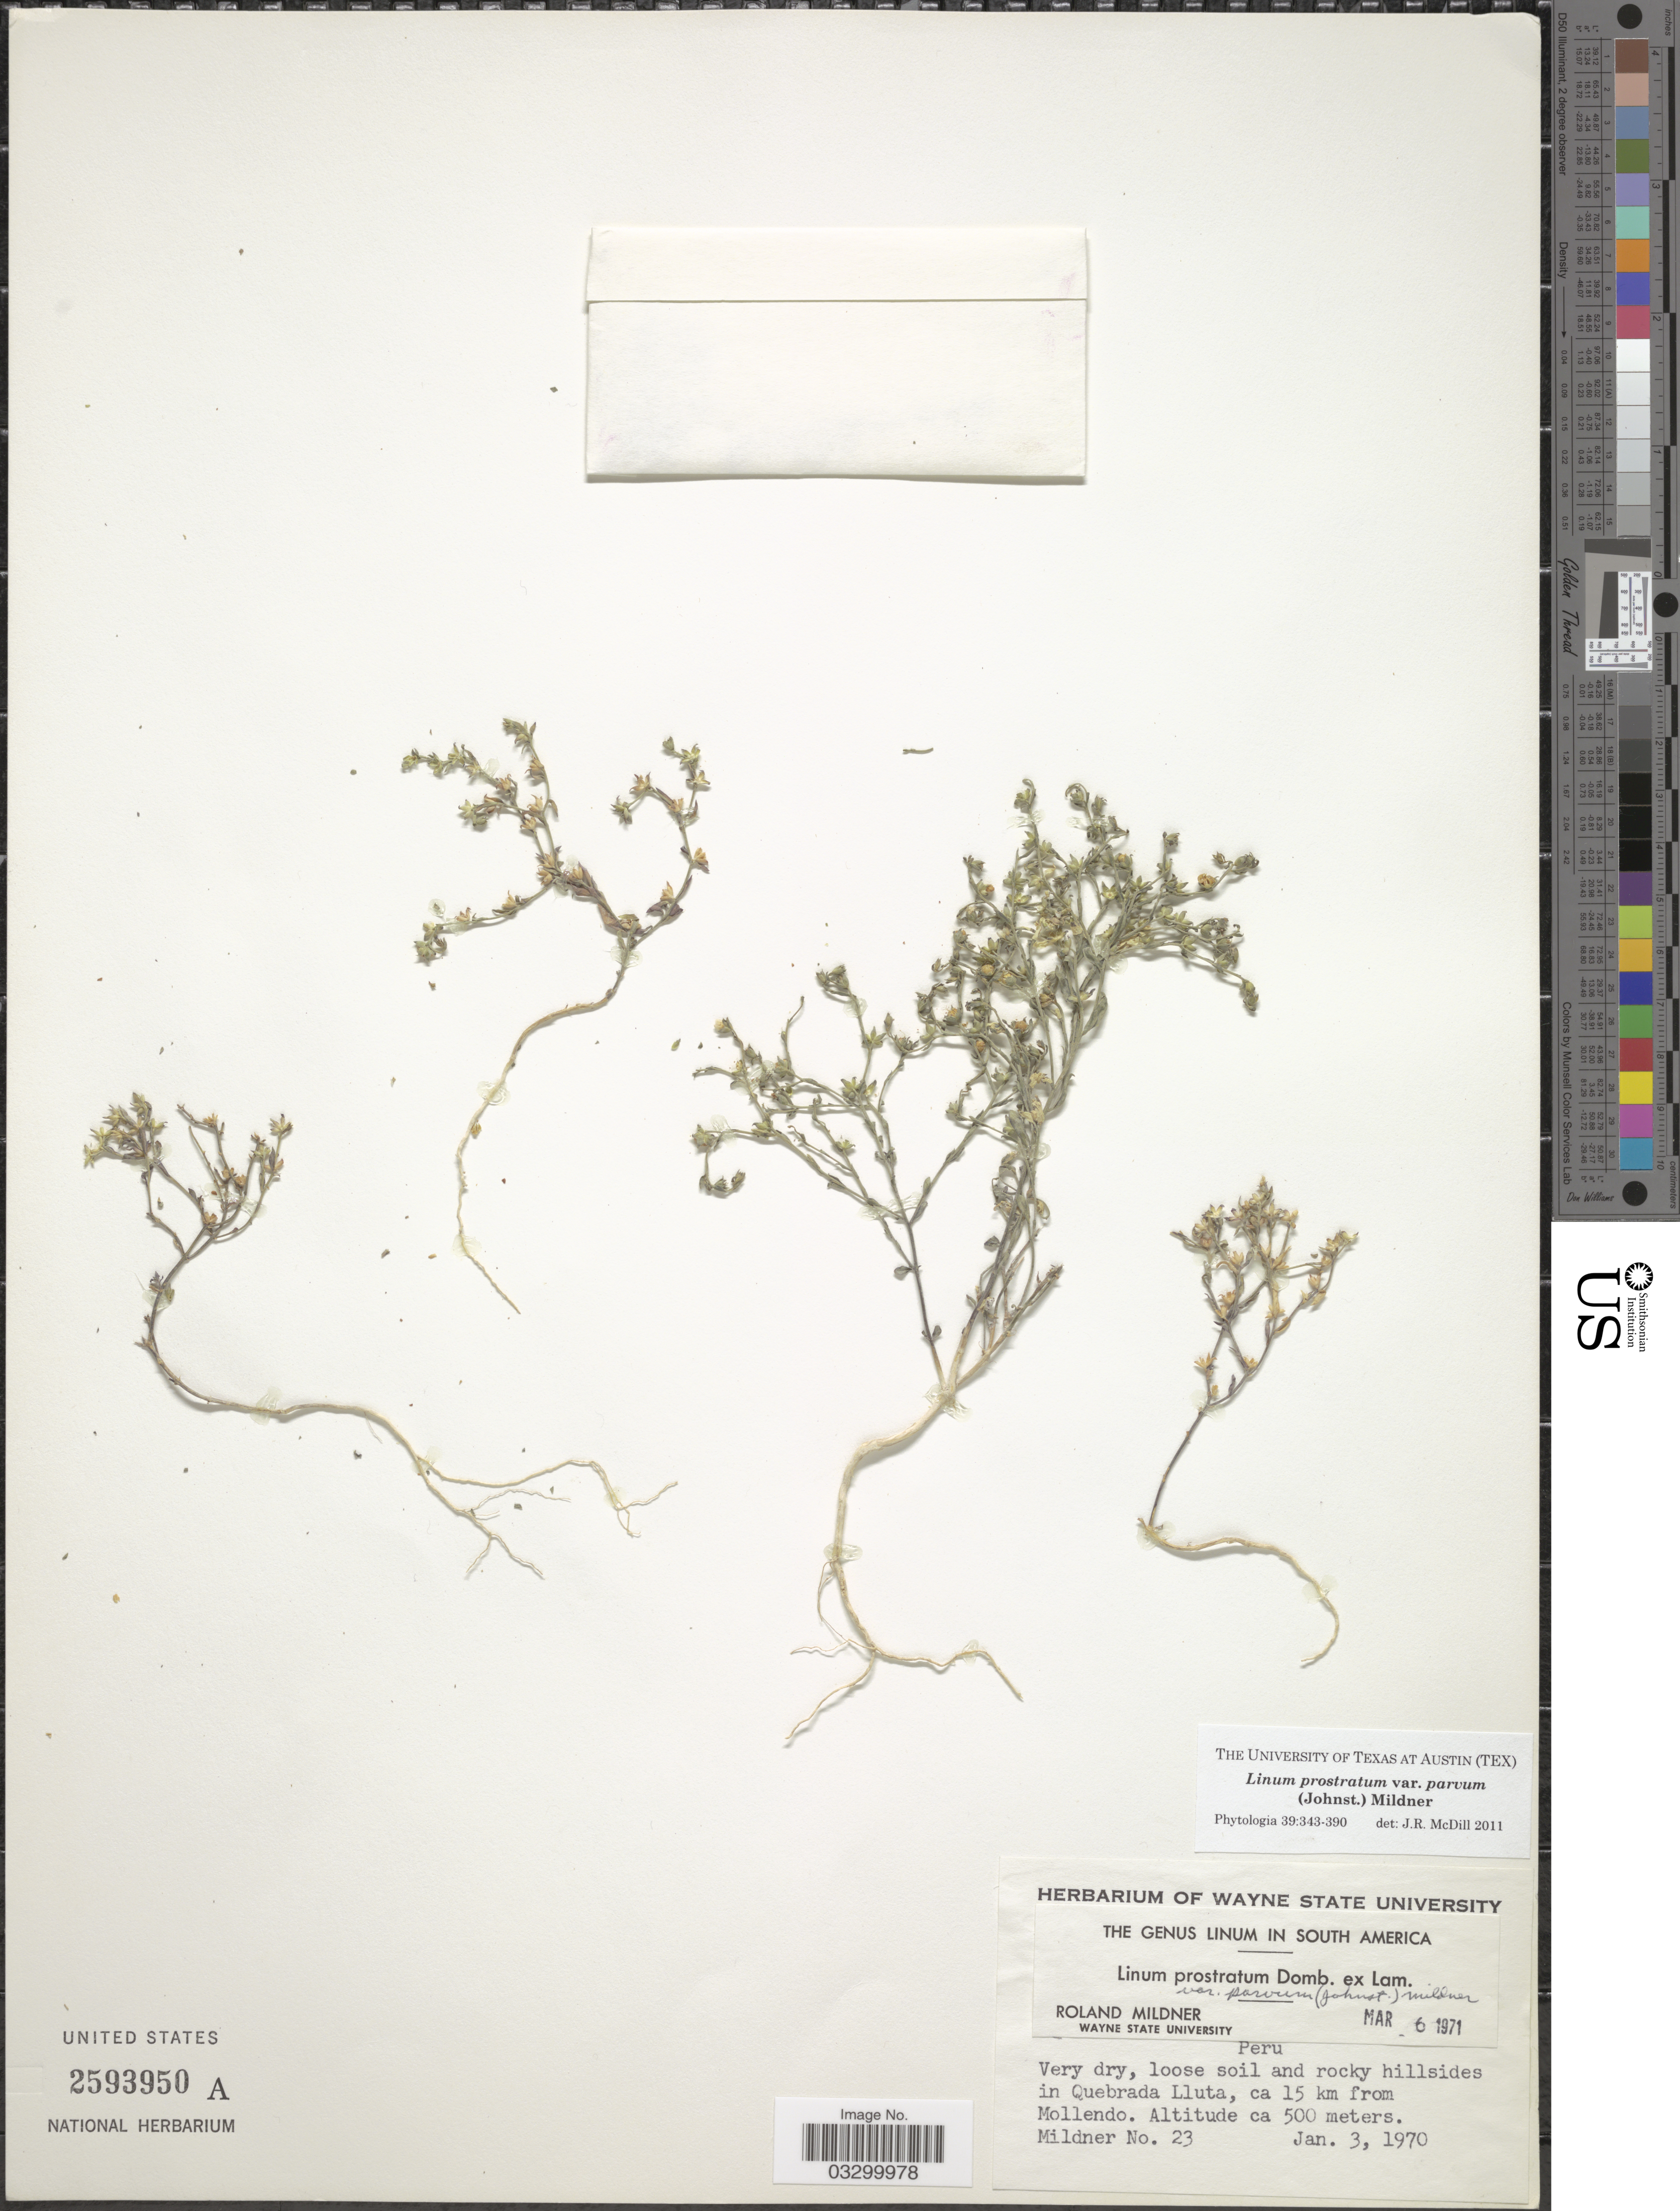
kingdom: Plantae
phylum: Tracheophyta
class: Magnoliopsida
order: Malpighiales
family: Linaceae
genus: Linum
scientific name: Linum prostratum var. parvum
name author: (I.M. Johnst.) Mildner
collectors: R. Mildner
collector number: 23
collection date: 1970-01-03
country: Peru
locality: Loose soil and rocky hillsides in Quebrada Lluta, ca 15 km from Mollendo.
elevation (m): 500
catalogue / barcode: US 2593950A